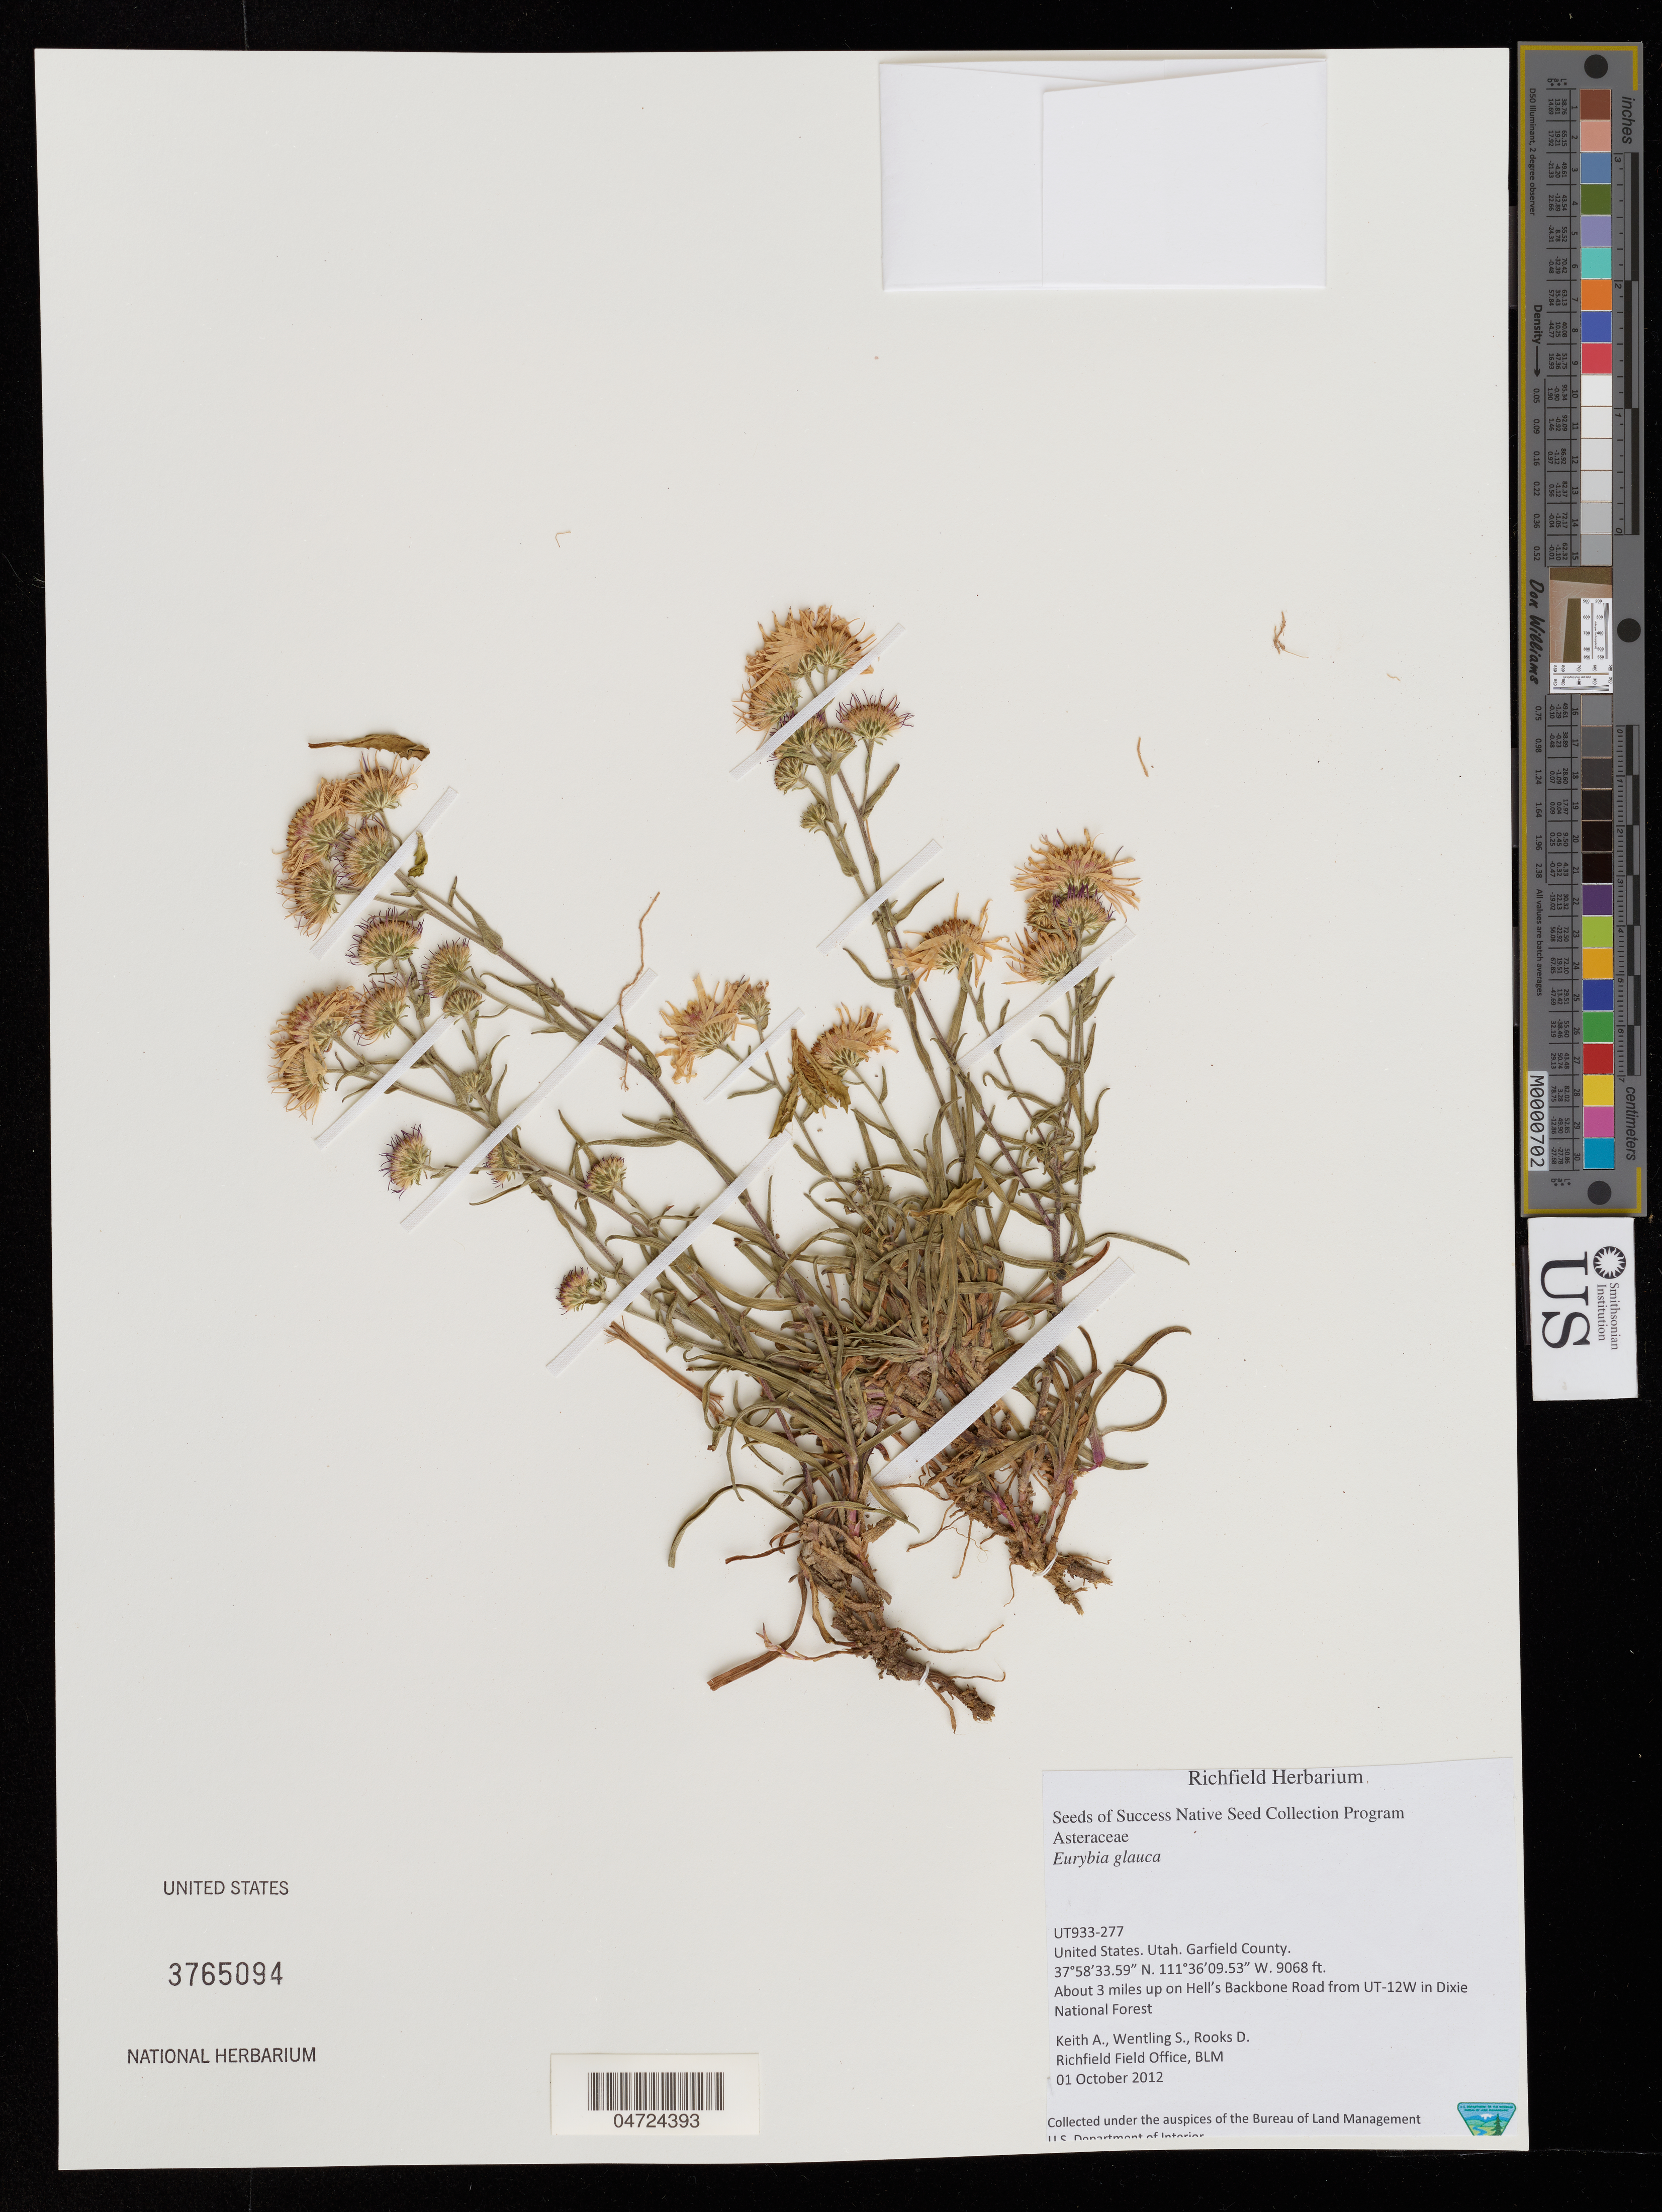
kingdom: Plantae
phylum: Tracheophyta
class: Magnoliopsida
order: Asterales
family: Asteraceae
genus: Eurybia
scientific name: Eurybia glauca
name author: (Nutt.) G.L. Nesom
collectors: A. Keith, S. Wentling & D. Rooks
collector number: UT933-277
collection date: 2012-10-01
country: United States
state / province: Utah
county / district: Garfield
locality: Garfield County. About 3 miles up on Hell's Backbone Road from UT-12W in Dixie National Forest.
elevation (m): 2764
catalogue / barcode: US 3765094